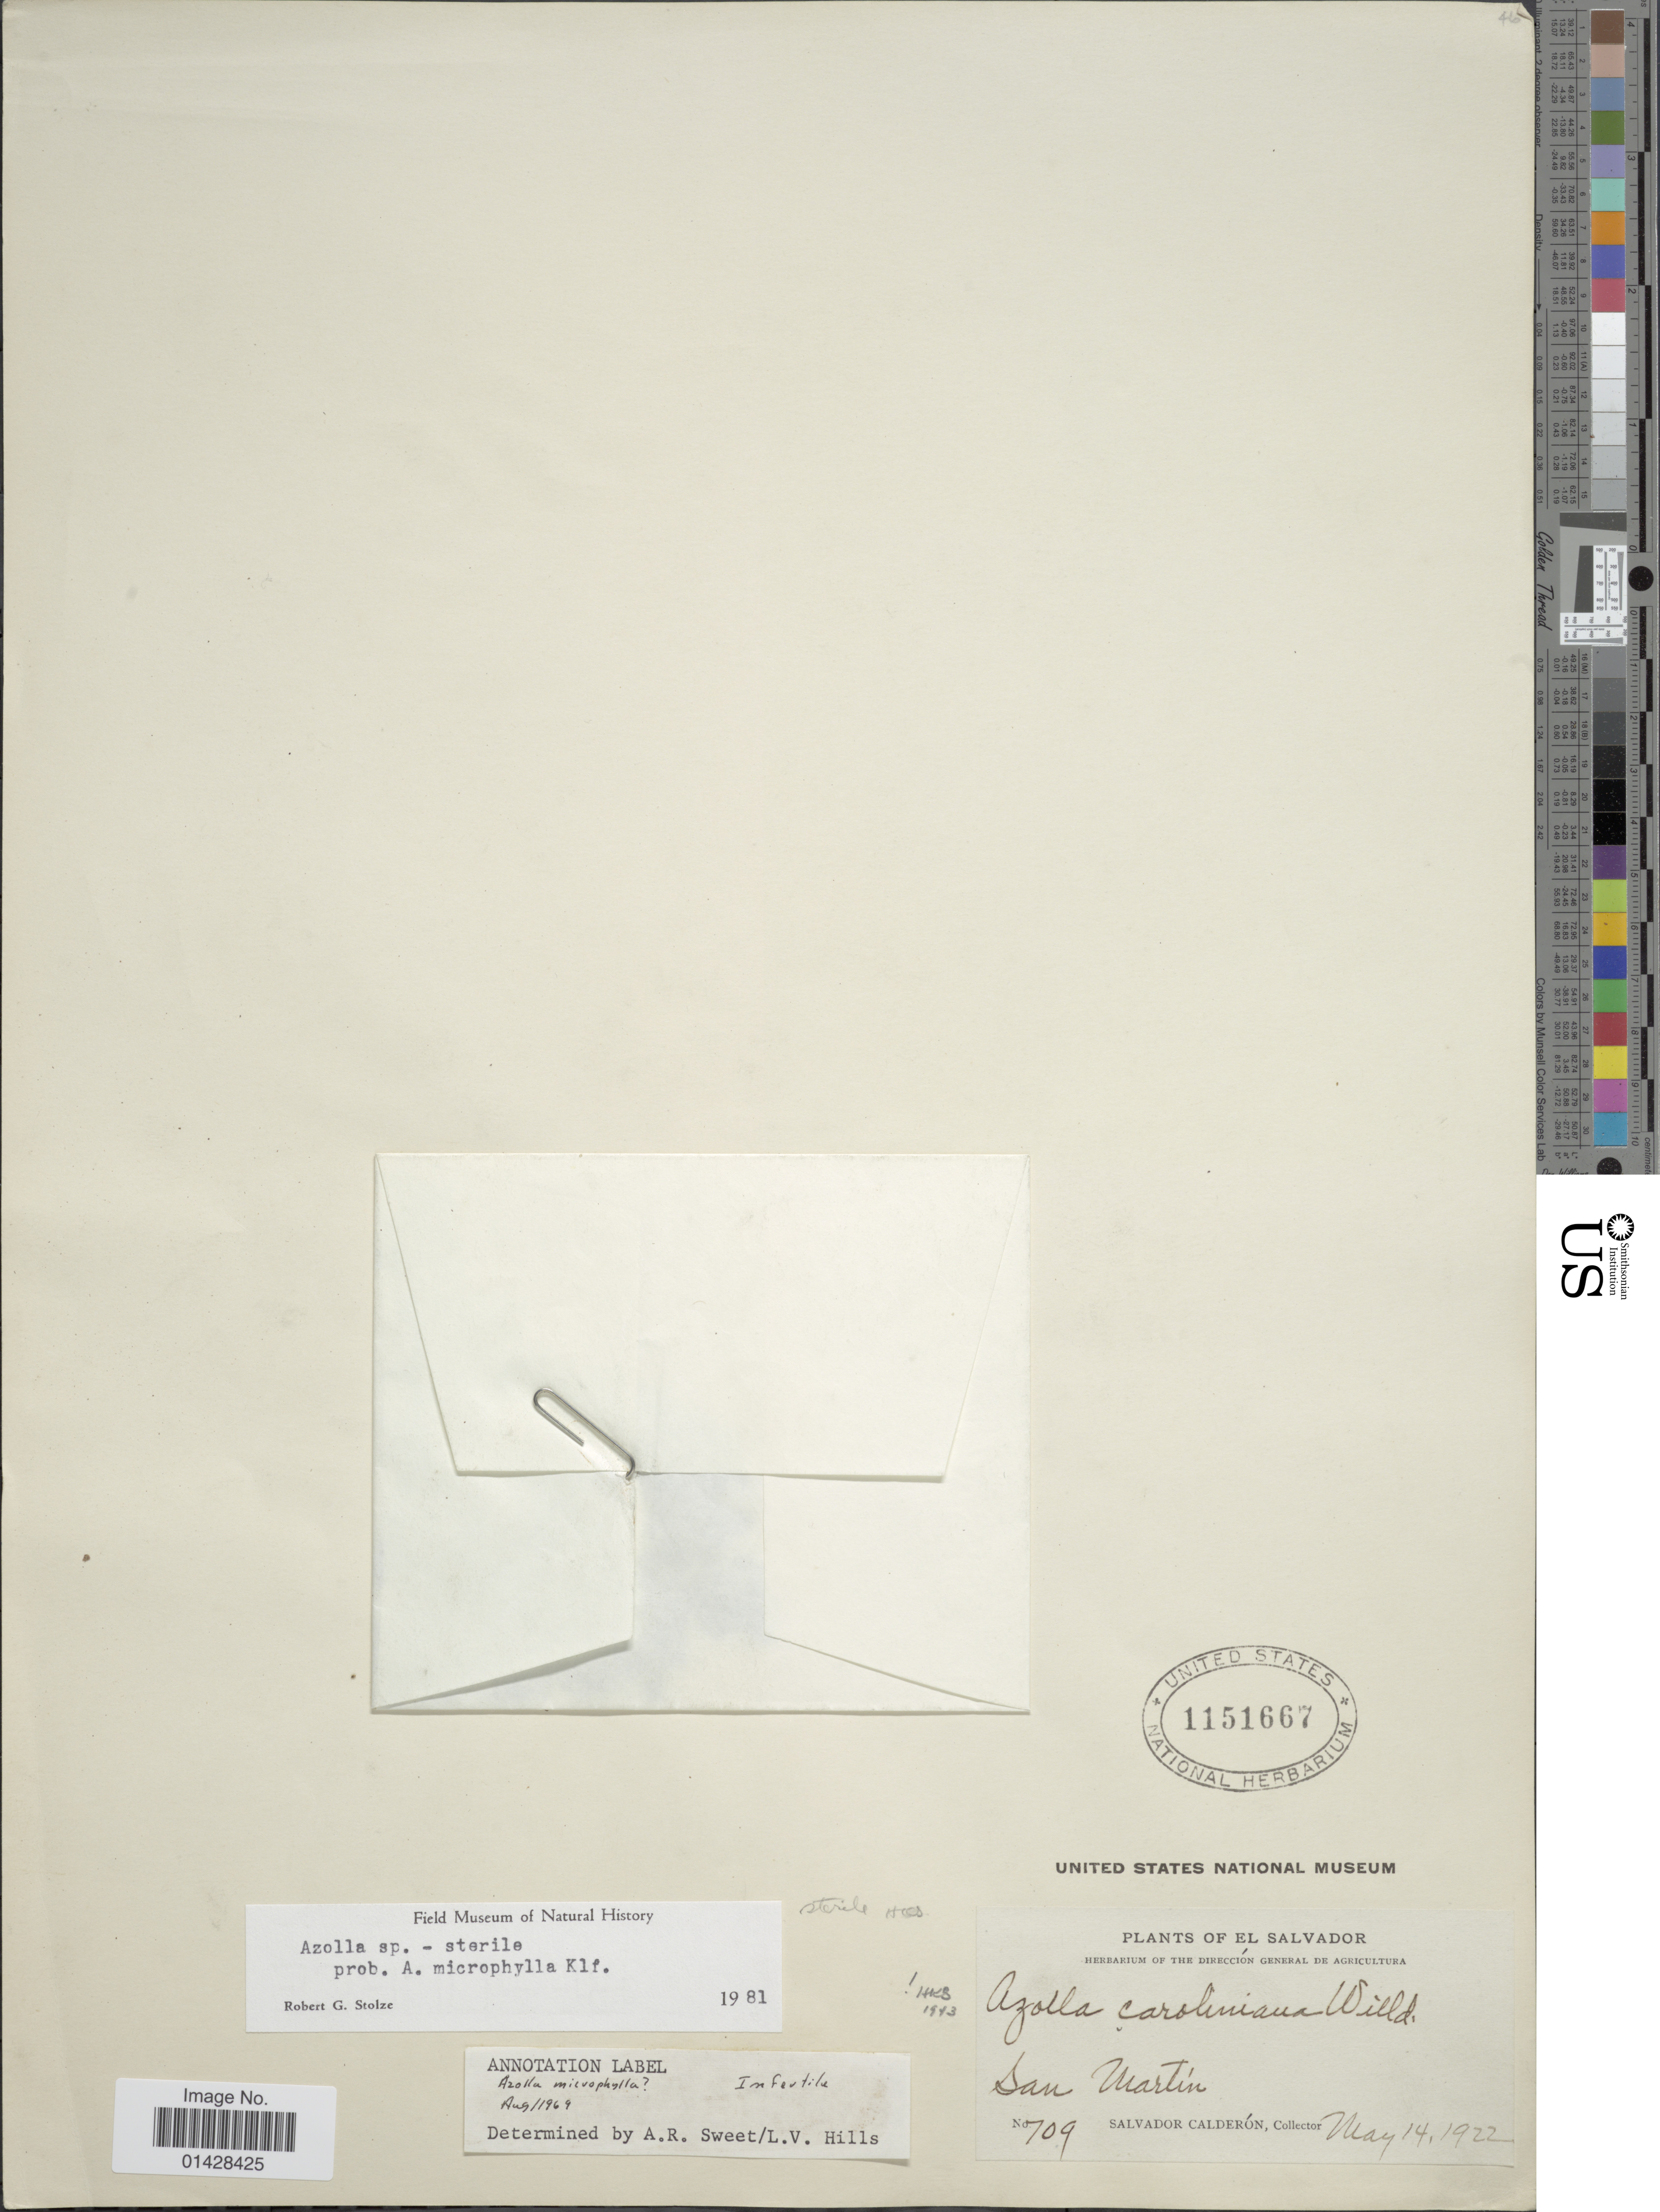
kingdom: Plantae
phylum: Tracheophyta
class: Polypodiopsida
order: Salviniales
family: Salviniaceae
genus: Azolla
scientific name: Azolla microphylla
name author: Kaulf.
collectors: S. Calderón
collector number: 709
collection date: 1922-05-14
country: El Salvador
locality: San Martin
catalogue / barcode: US 1151667